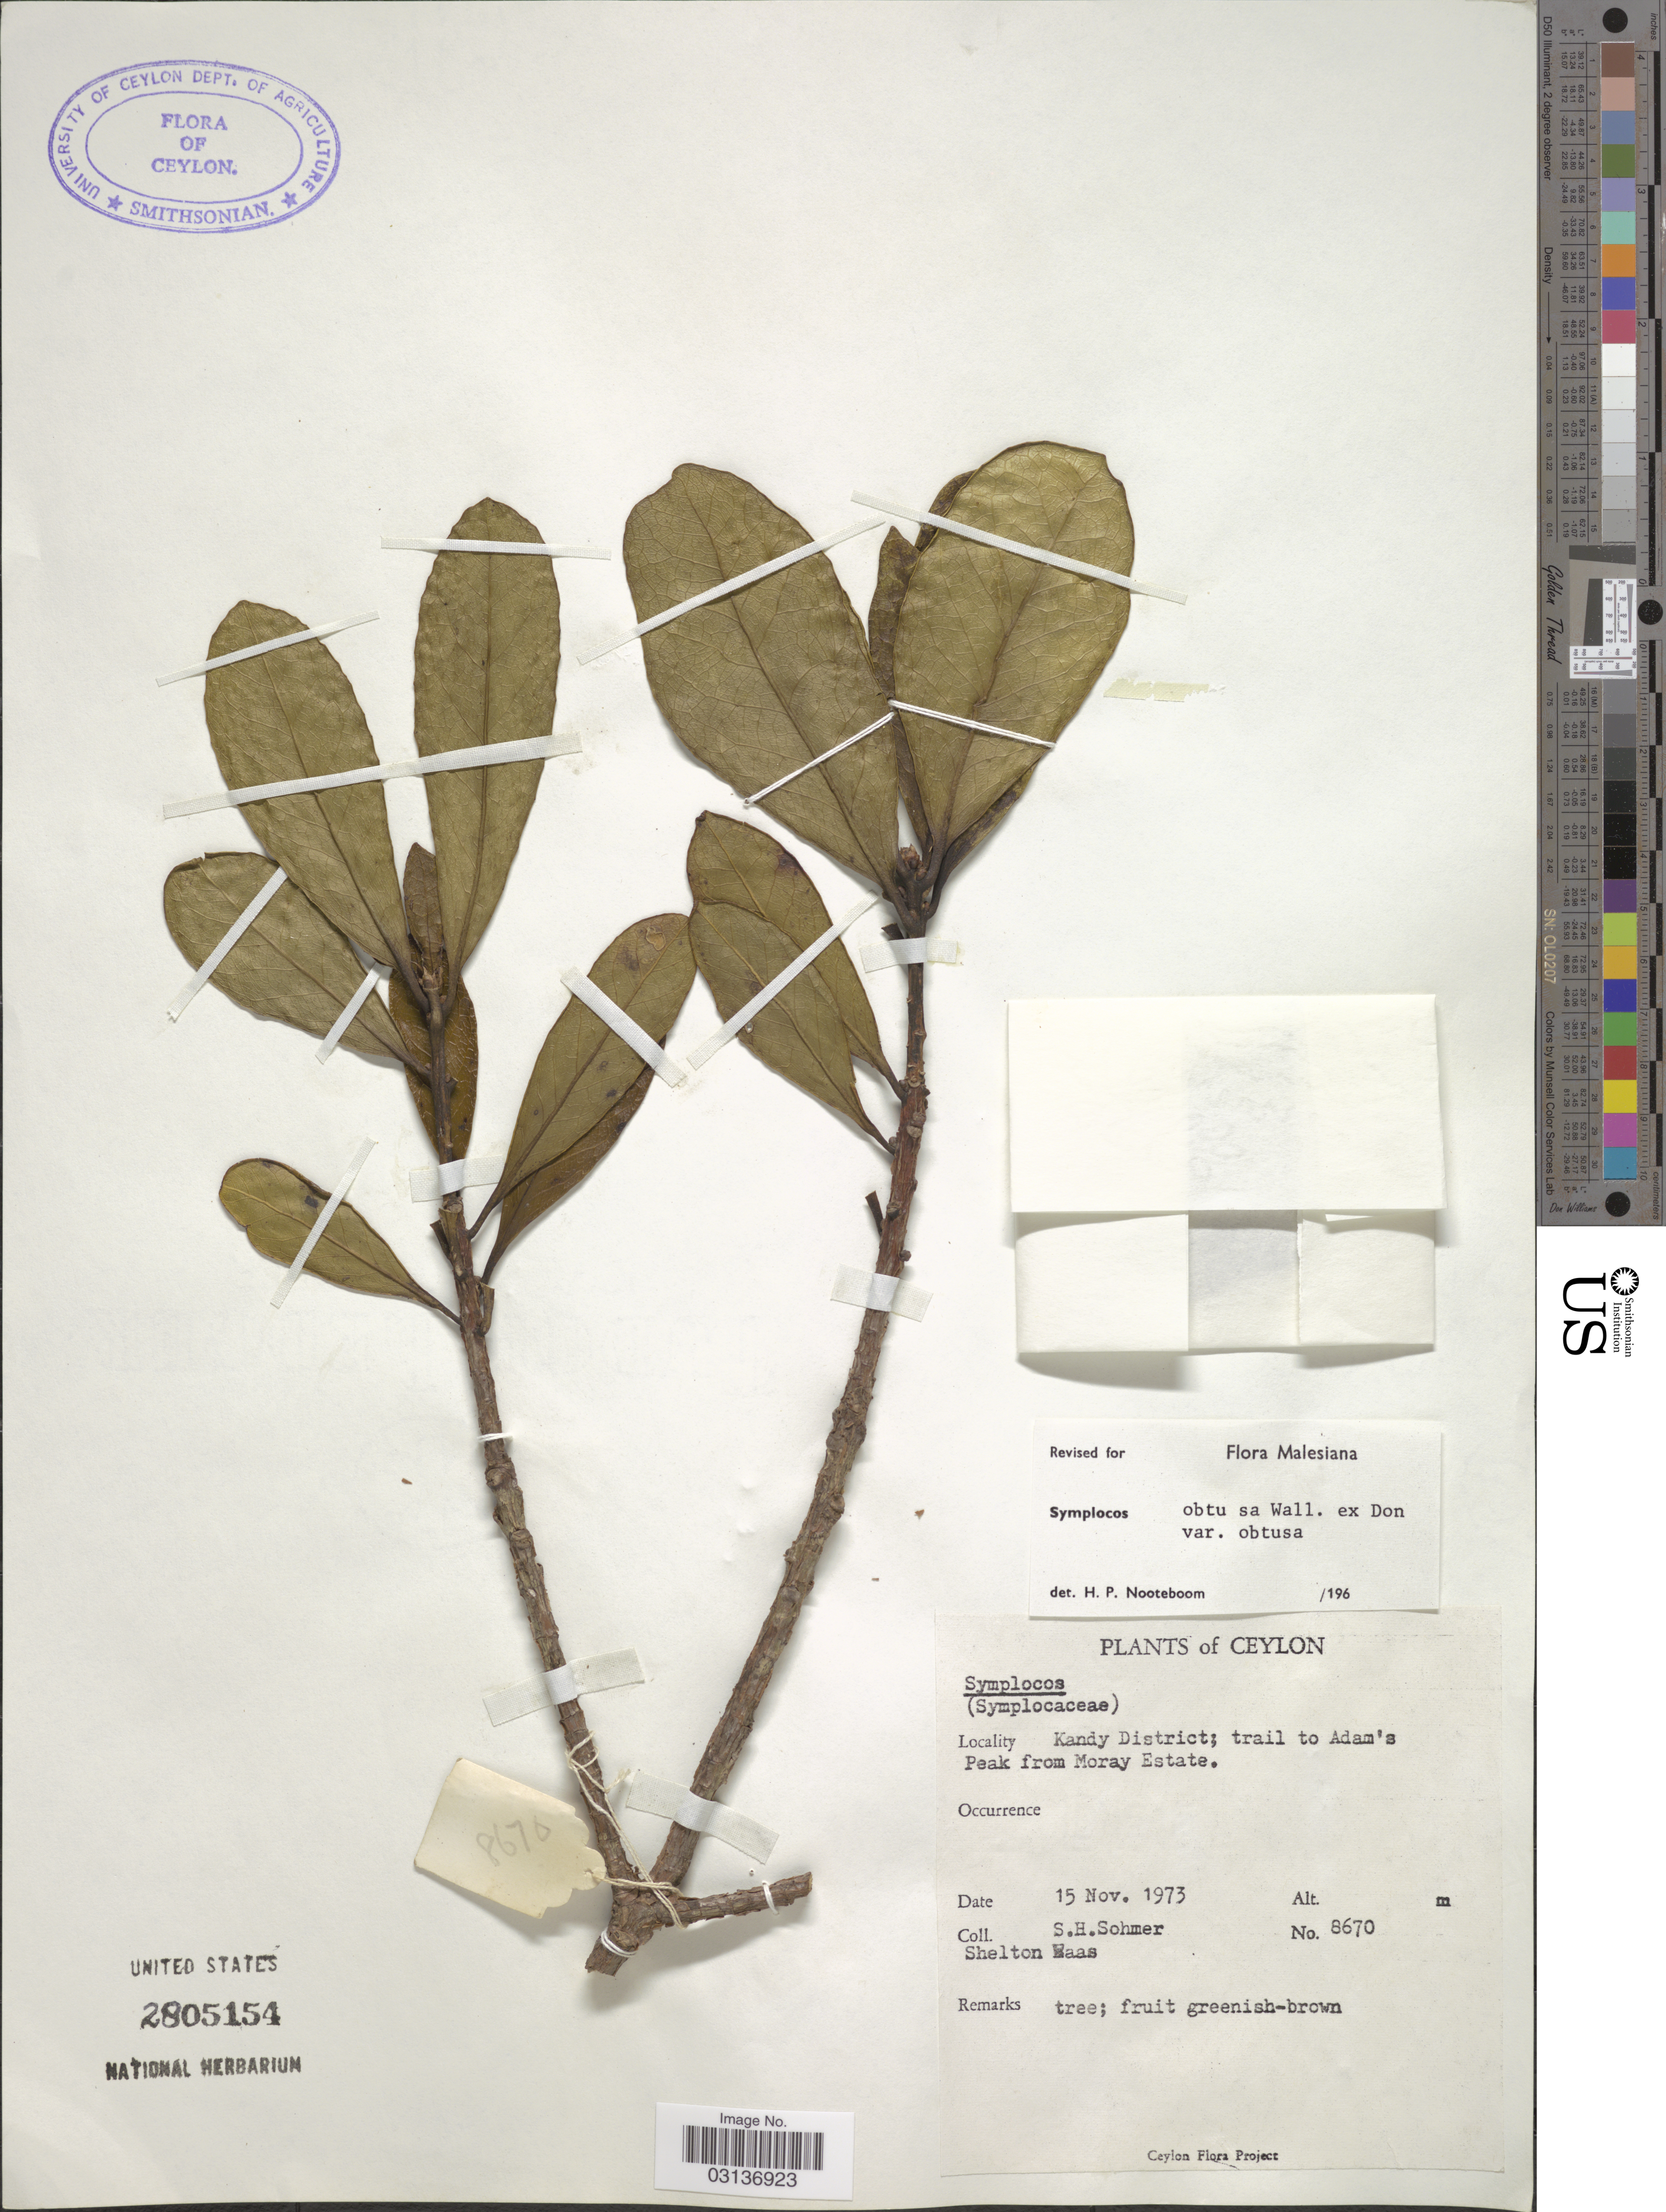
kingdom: Plantae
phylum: Tracheophyta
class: Magnoliopsida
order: Ericales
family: Symplocaceae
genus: Symplocos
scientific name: Symplocos obtusa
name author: Wall. ex G. Don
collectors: S. H. Sohmer & S. Waas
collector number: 8670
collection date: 1973-11-15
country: Sri Lanka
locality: Ceylon. Kandy District; trail to Adam's Peak from Moray Estate.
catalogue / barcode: US 2805154